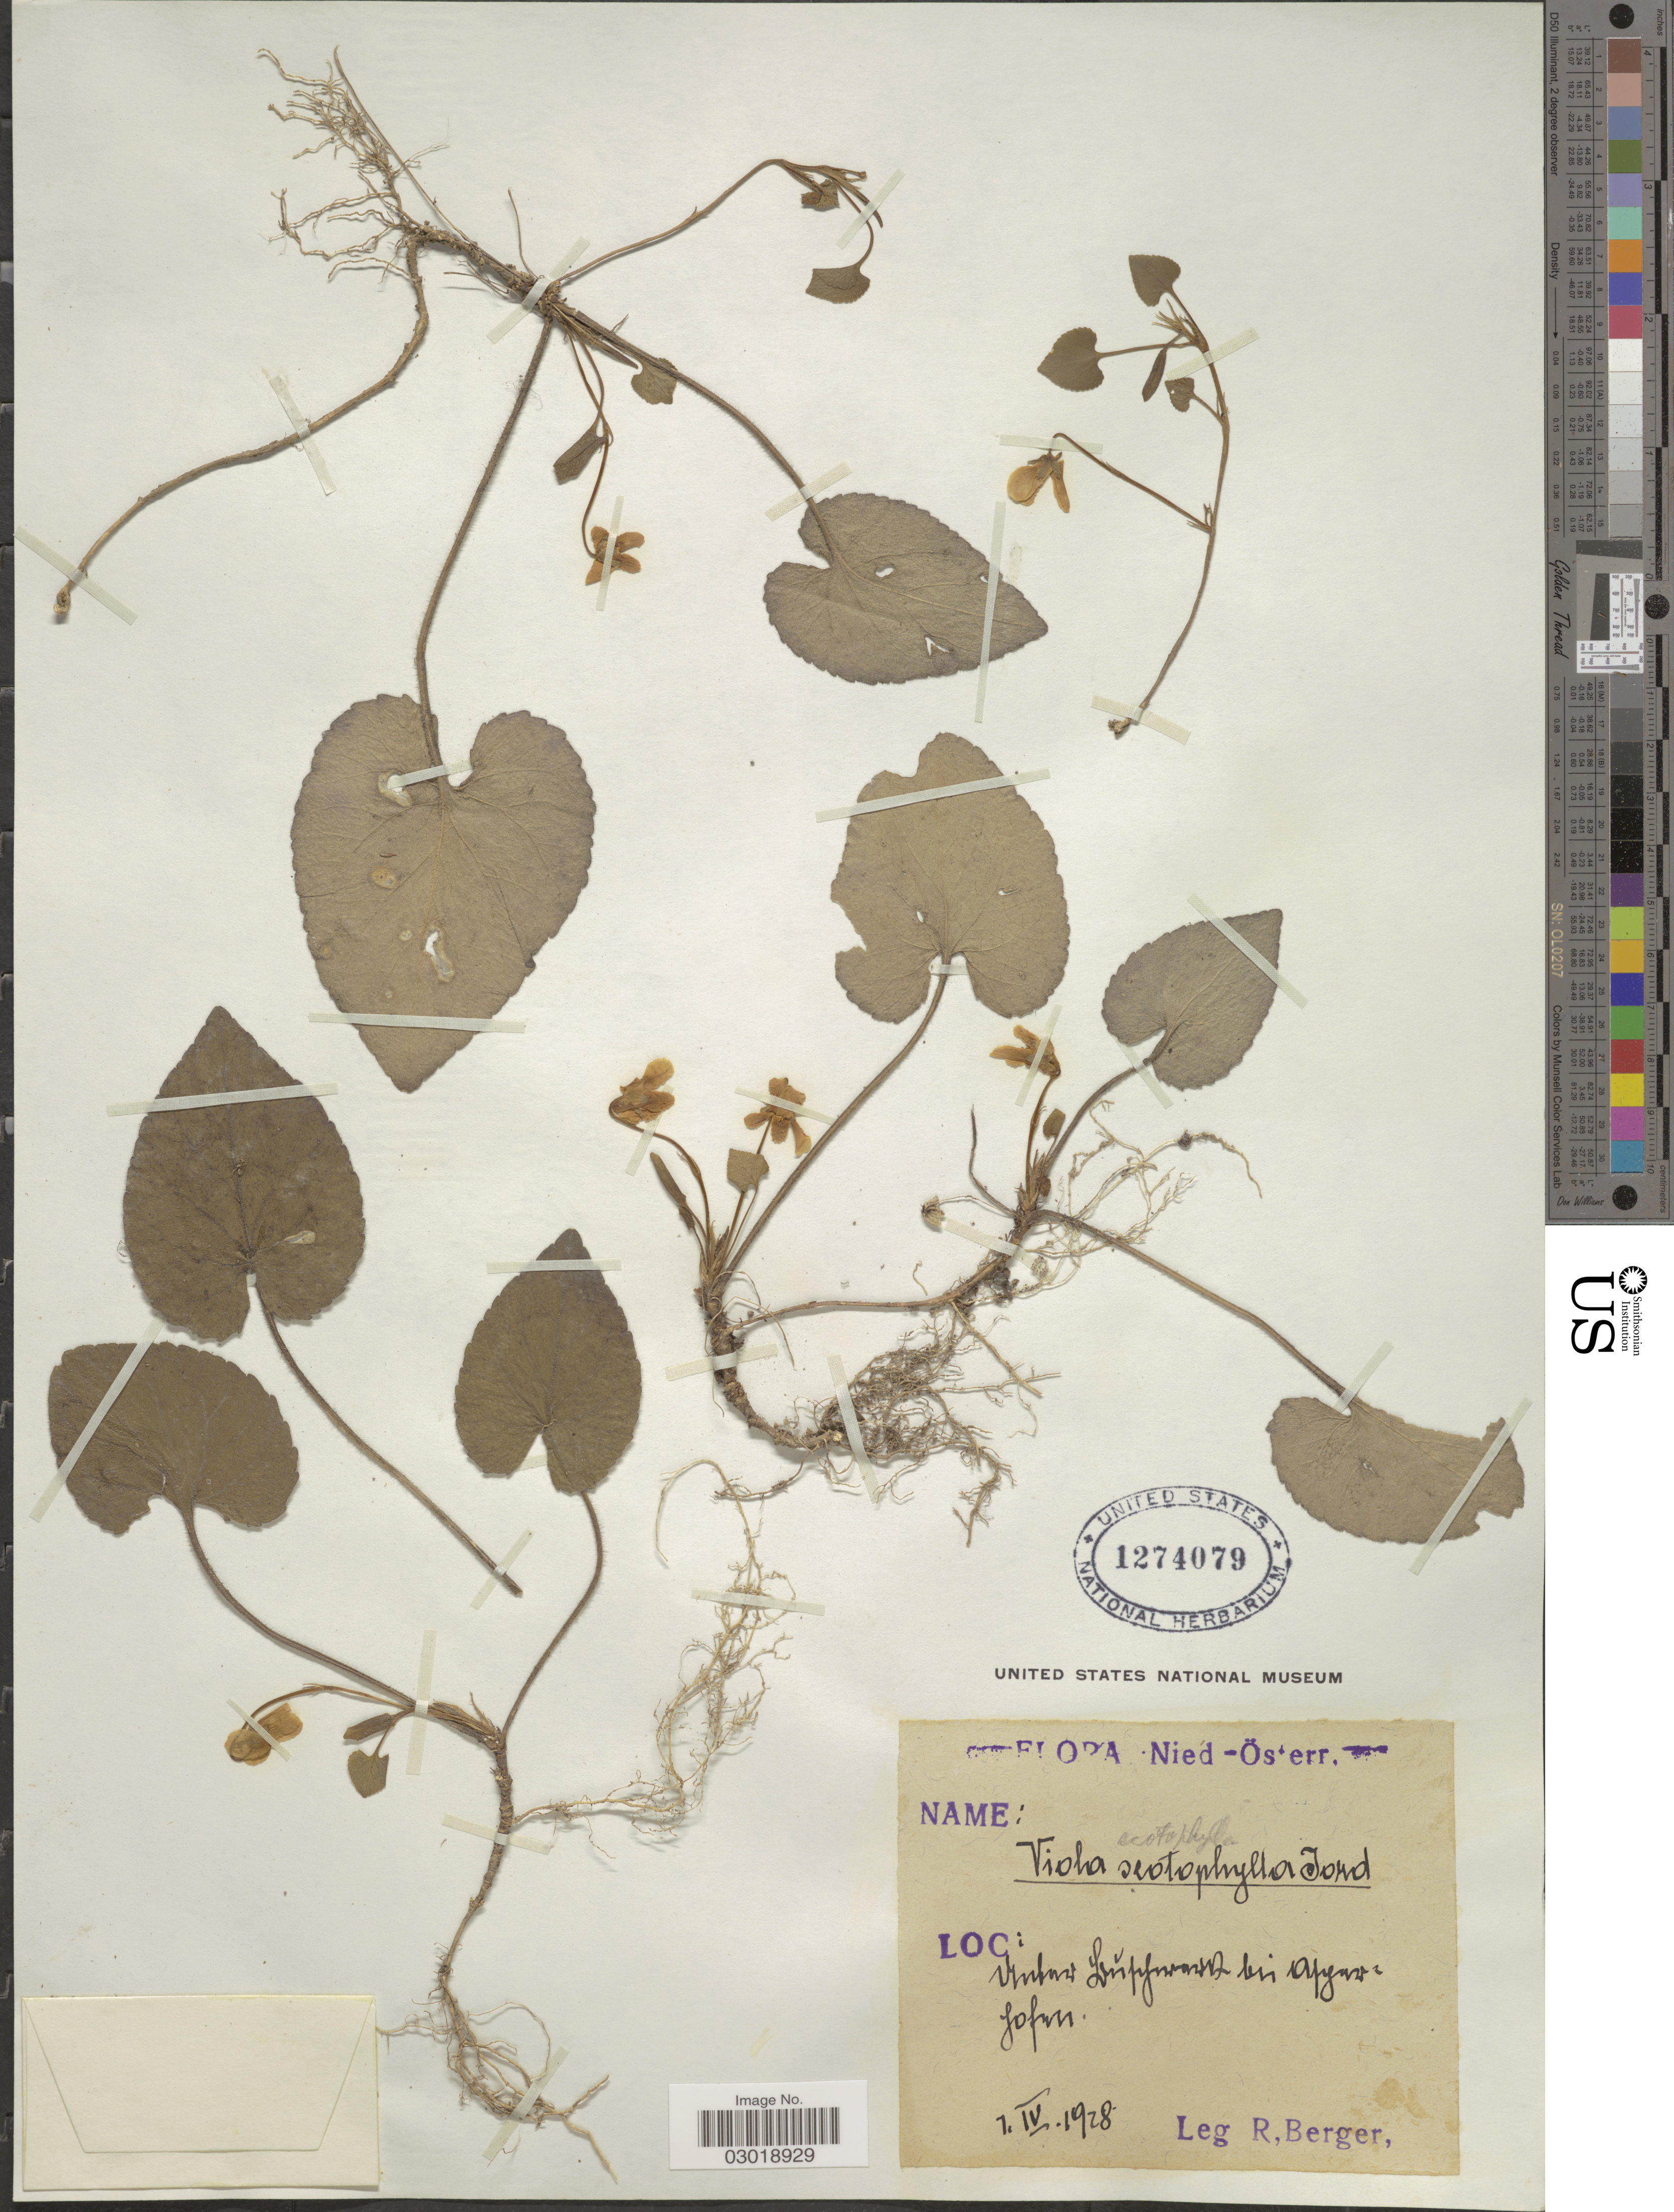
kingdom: Plantae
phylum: Tracheophyta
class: Magnoliopsida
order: Malpighiales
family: Violaceae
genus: Viola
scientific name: Viola scotophylla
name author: Jord.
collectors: R. Berger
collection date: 1928-04-07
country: Austria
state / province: Niederosterreich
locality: Nied-Österr. Unfur Leifywartz bei Afyawz Lofun. [interpreted]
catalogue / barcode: US 1274079